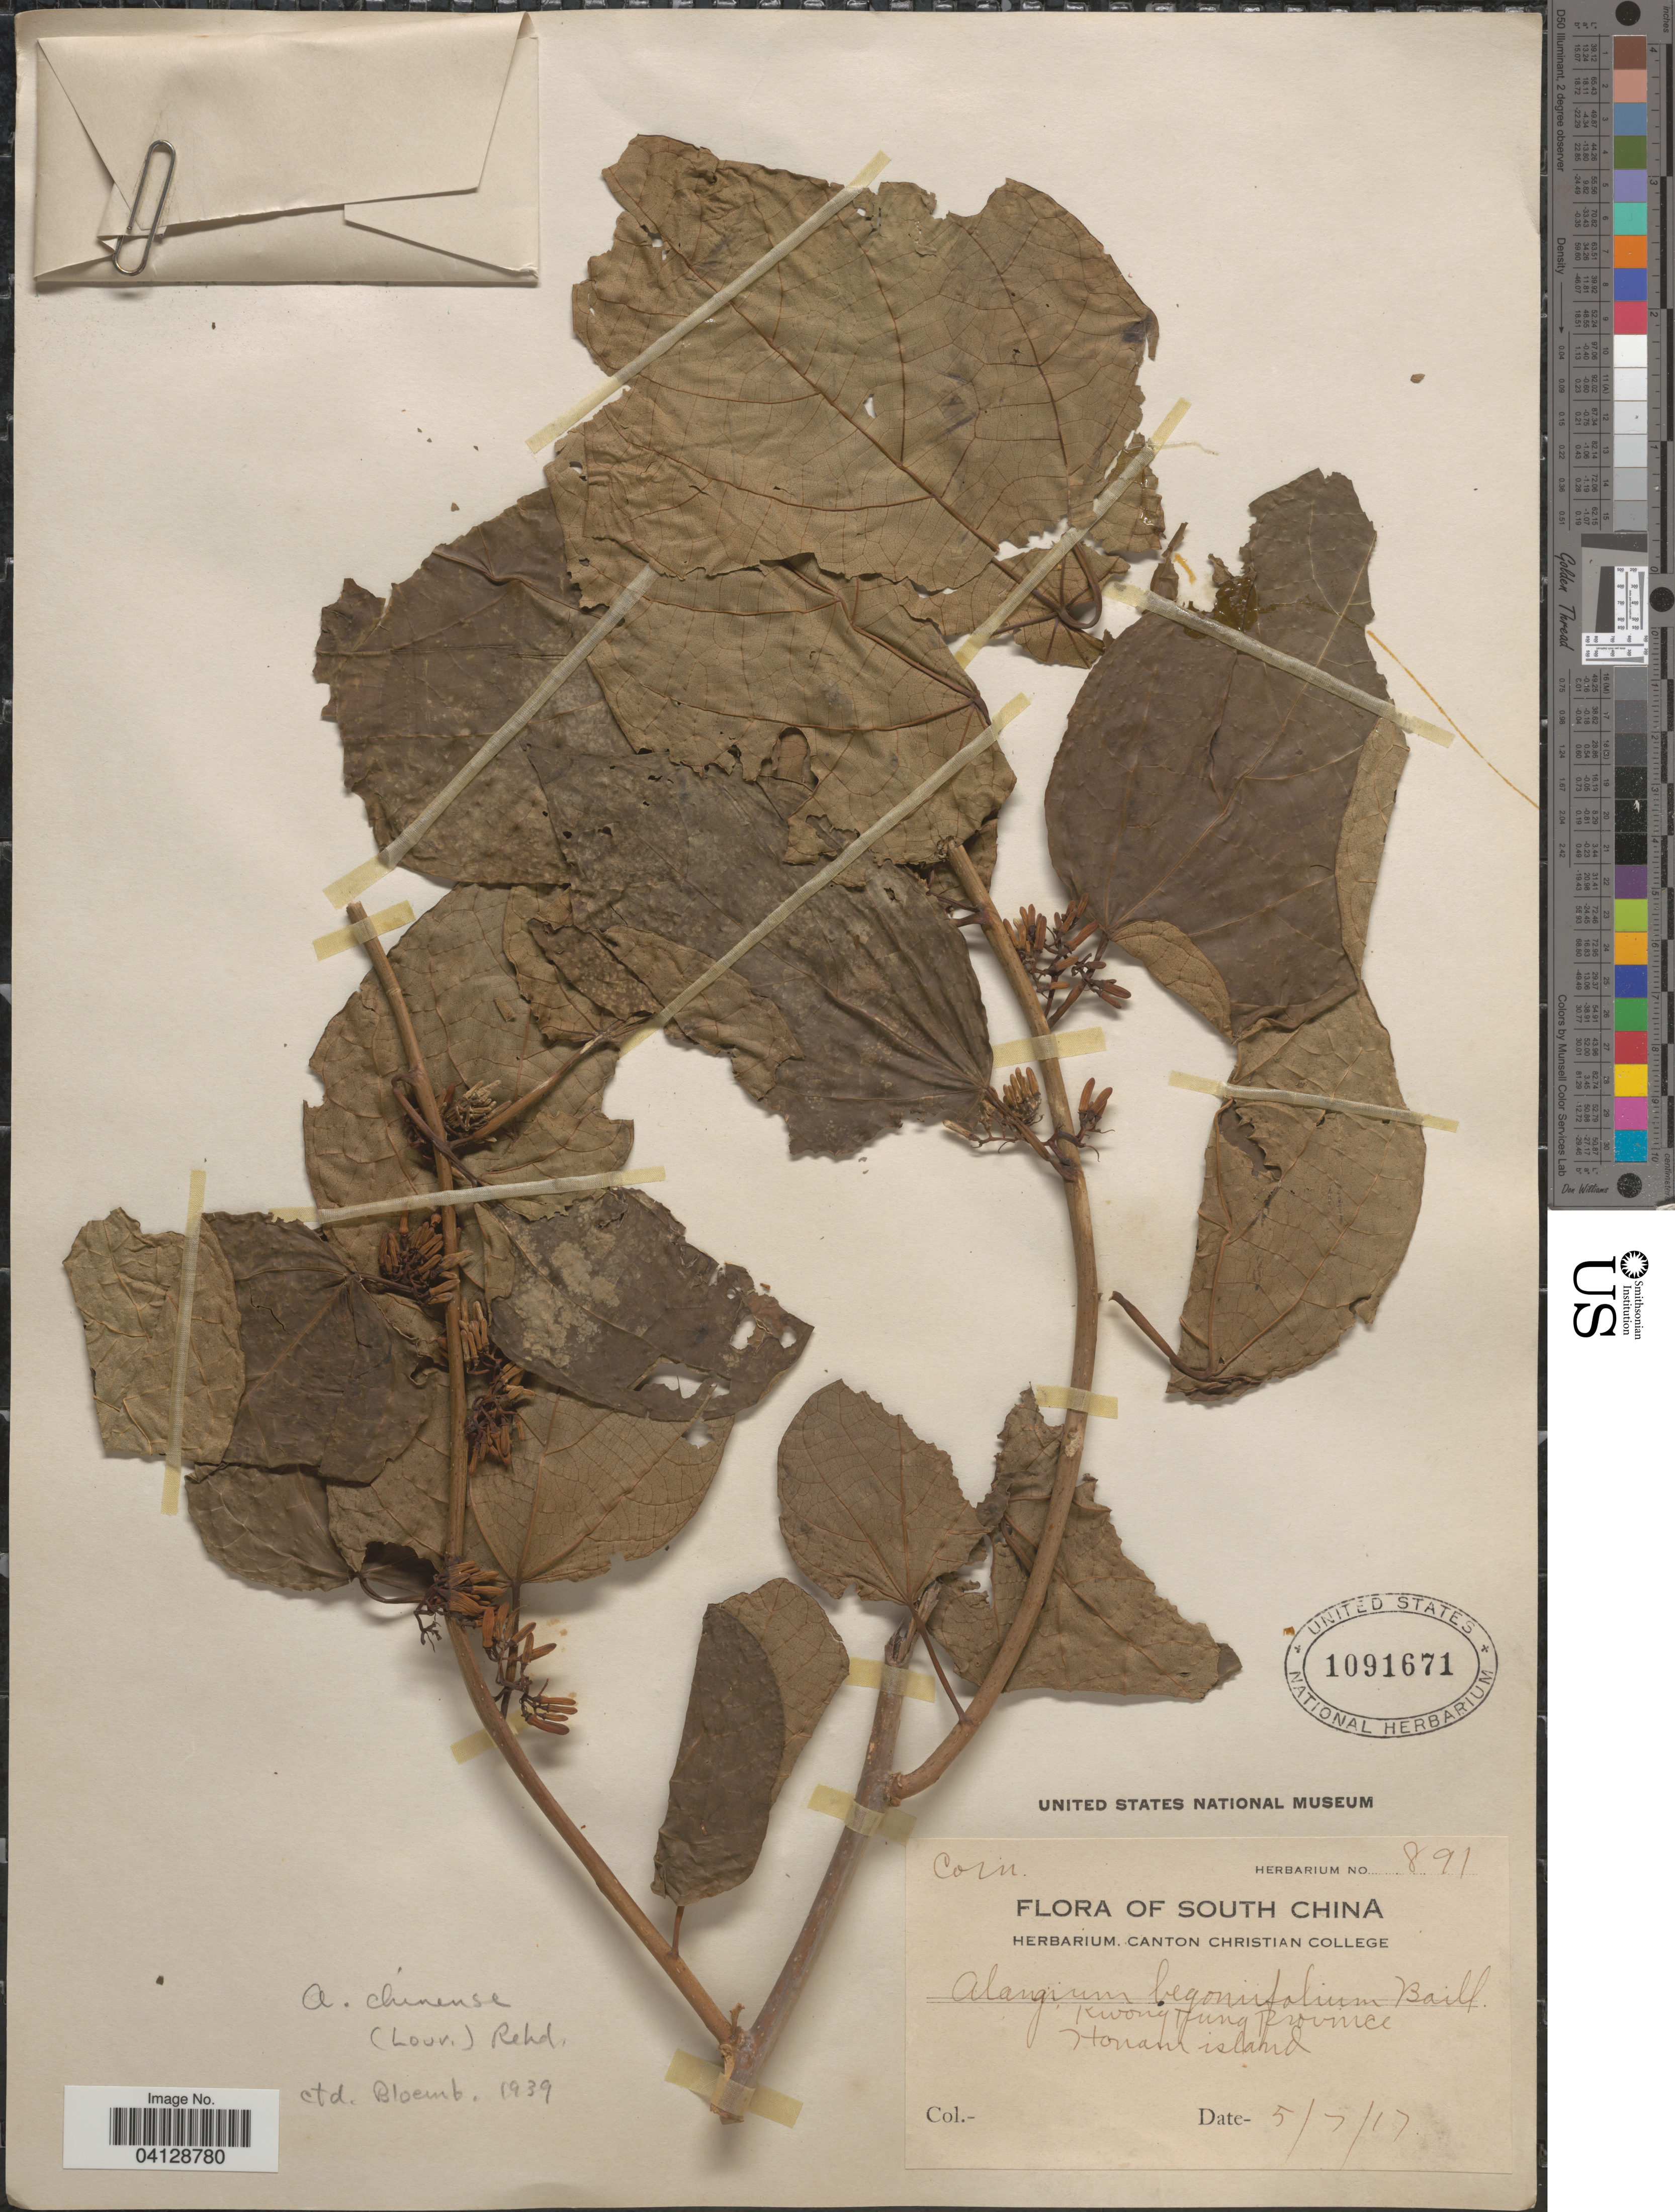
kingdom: Plantae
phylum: Tracheophyta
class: Magnoliopsida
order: Cornales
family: Cornaceae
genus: Alangium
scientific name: Alangium chinense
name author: (Harms) Rehder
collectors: ex herb. Canton Christian College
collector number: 891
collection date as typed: Transcribed d/m/y: 5/7/17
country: China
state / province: Guangdong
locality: South China. Kwongtung Province. Honam island.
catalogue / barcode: US 1091671